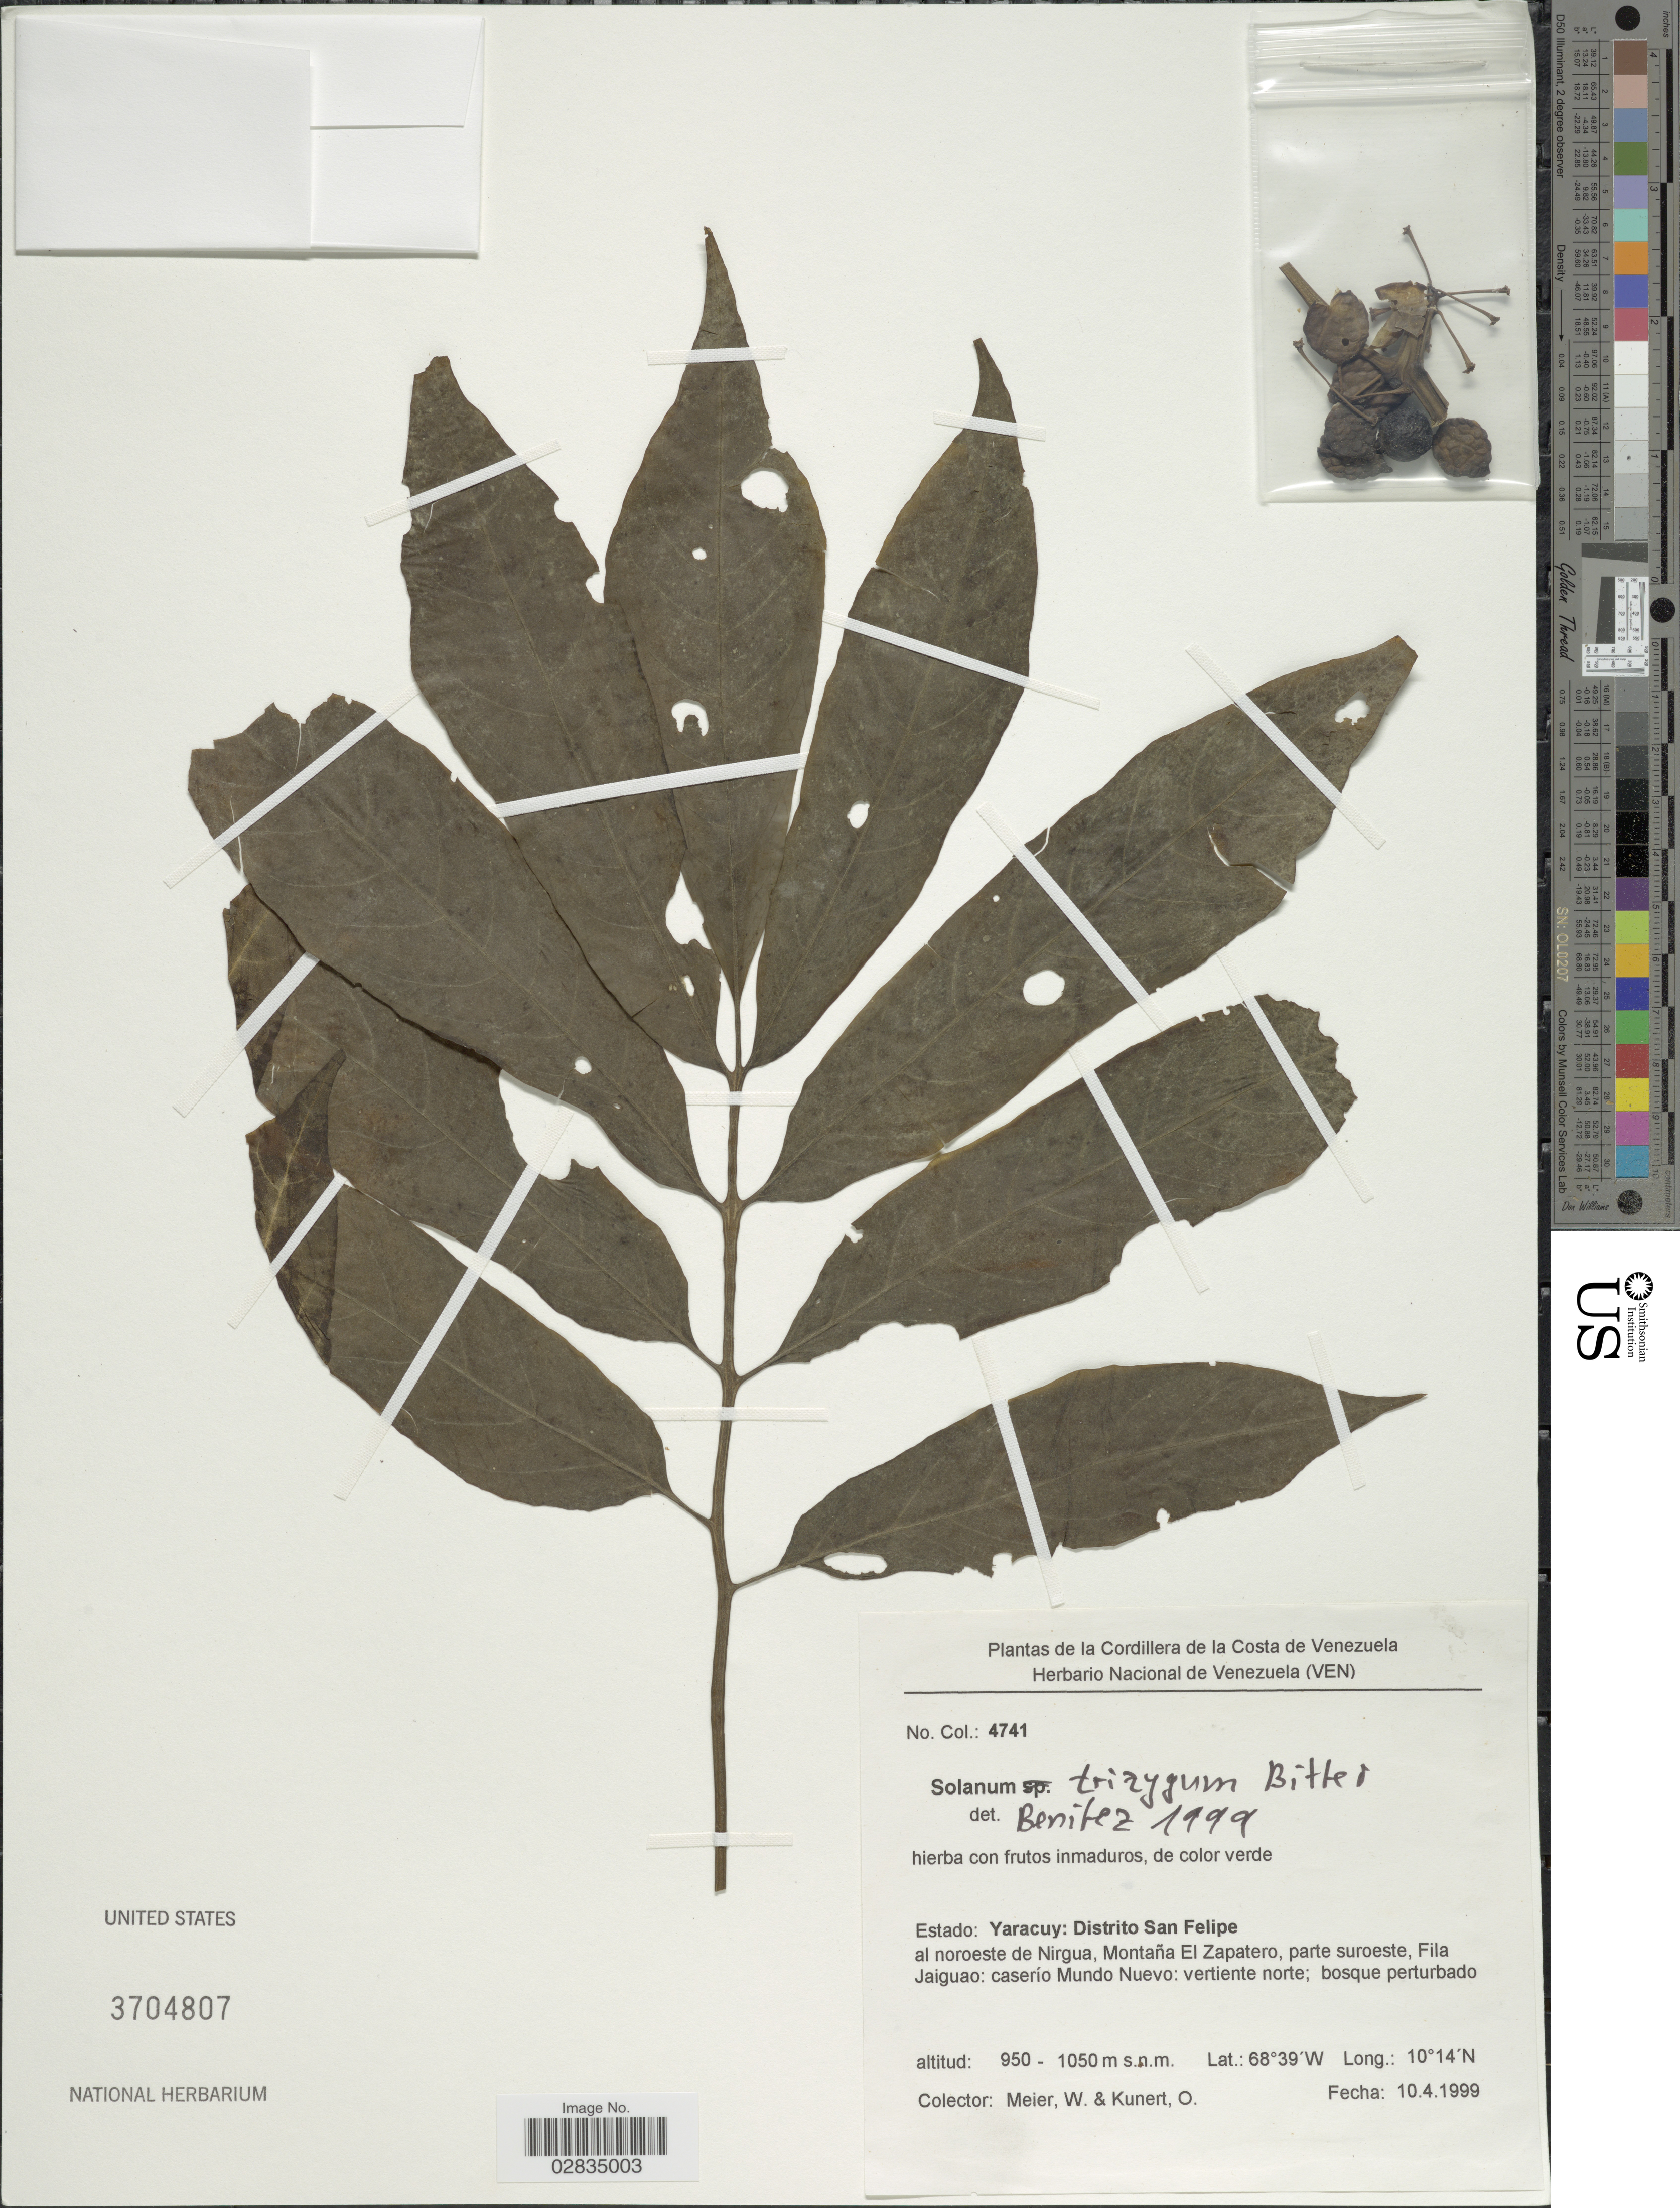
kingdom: Plantae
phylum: Tracheophyta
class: Magnoliopsida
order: Solanales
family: Solanaceae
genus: Solanum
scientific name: Solanum trizygum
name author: Bitter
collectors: W. Meier & O. Kunert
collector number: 4741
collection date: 1999-04-10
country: Venezuela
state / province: Yaracuy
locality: Distrito San Felipe, al noroeste de Nirgua, Montaña El Zapatero, parte suroeste, Fila Jaiguao: caserío Mundo Nuevo: vertiente norte.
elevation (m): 950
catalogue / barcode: US 3704807